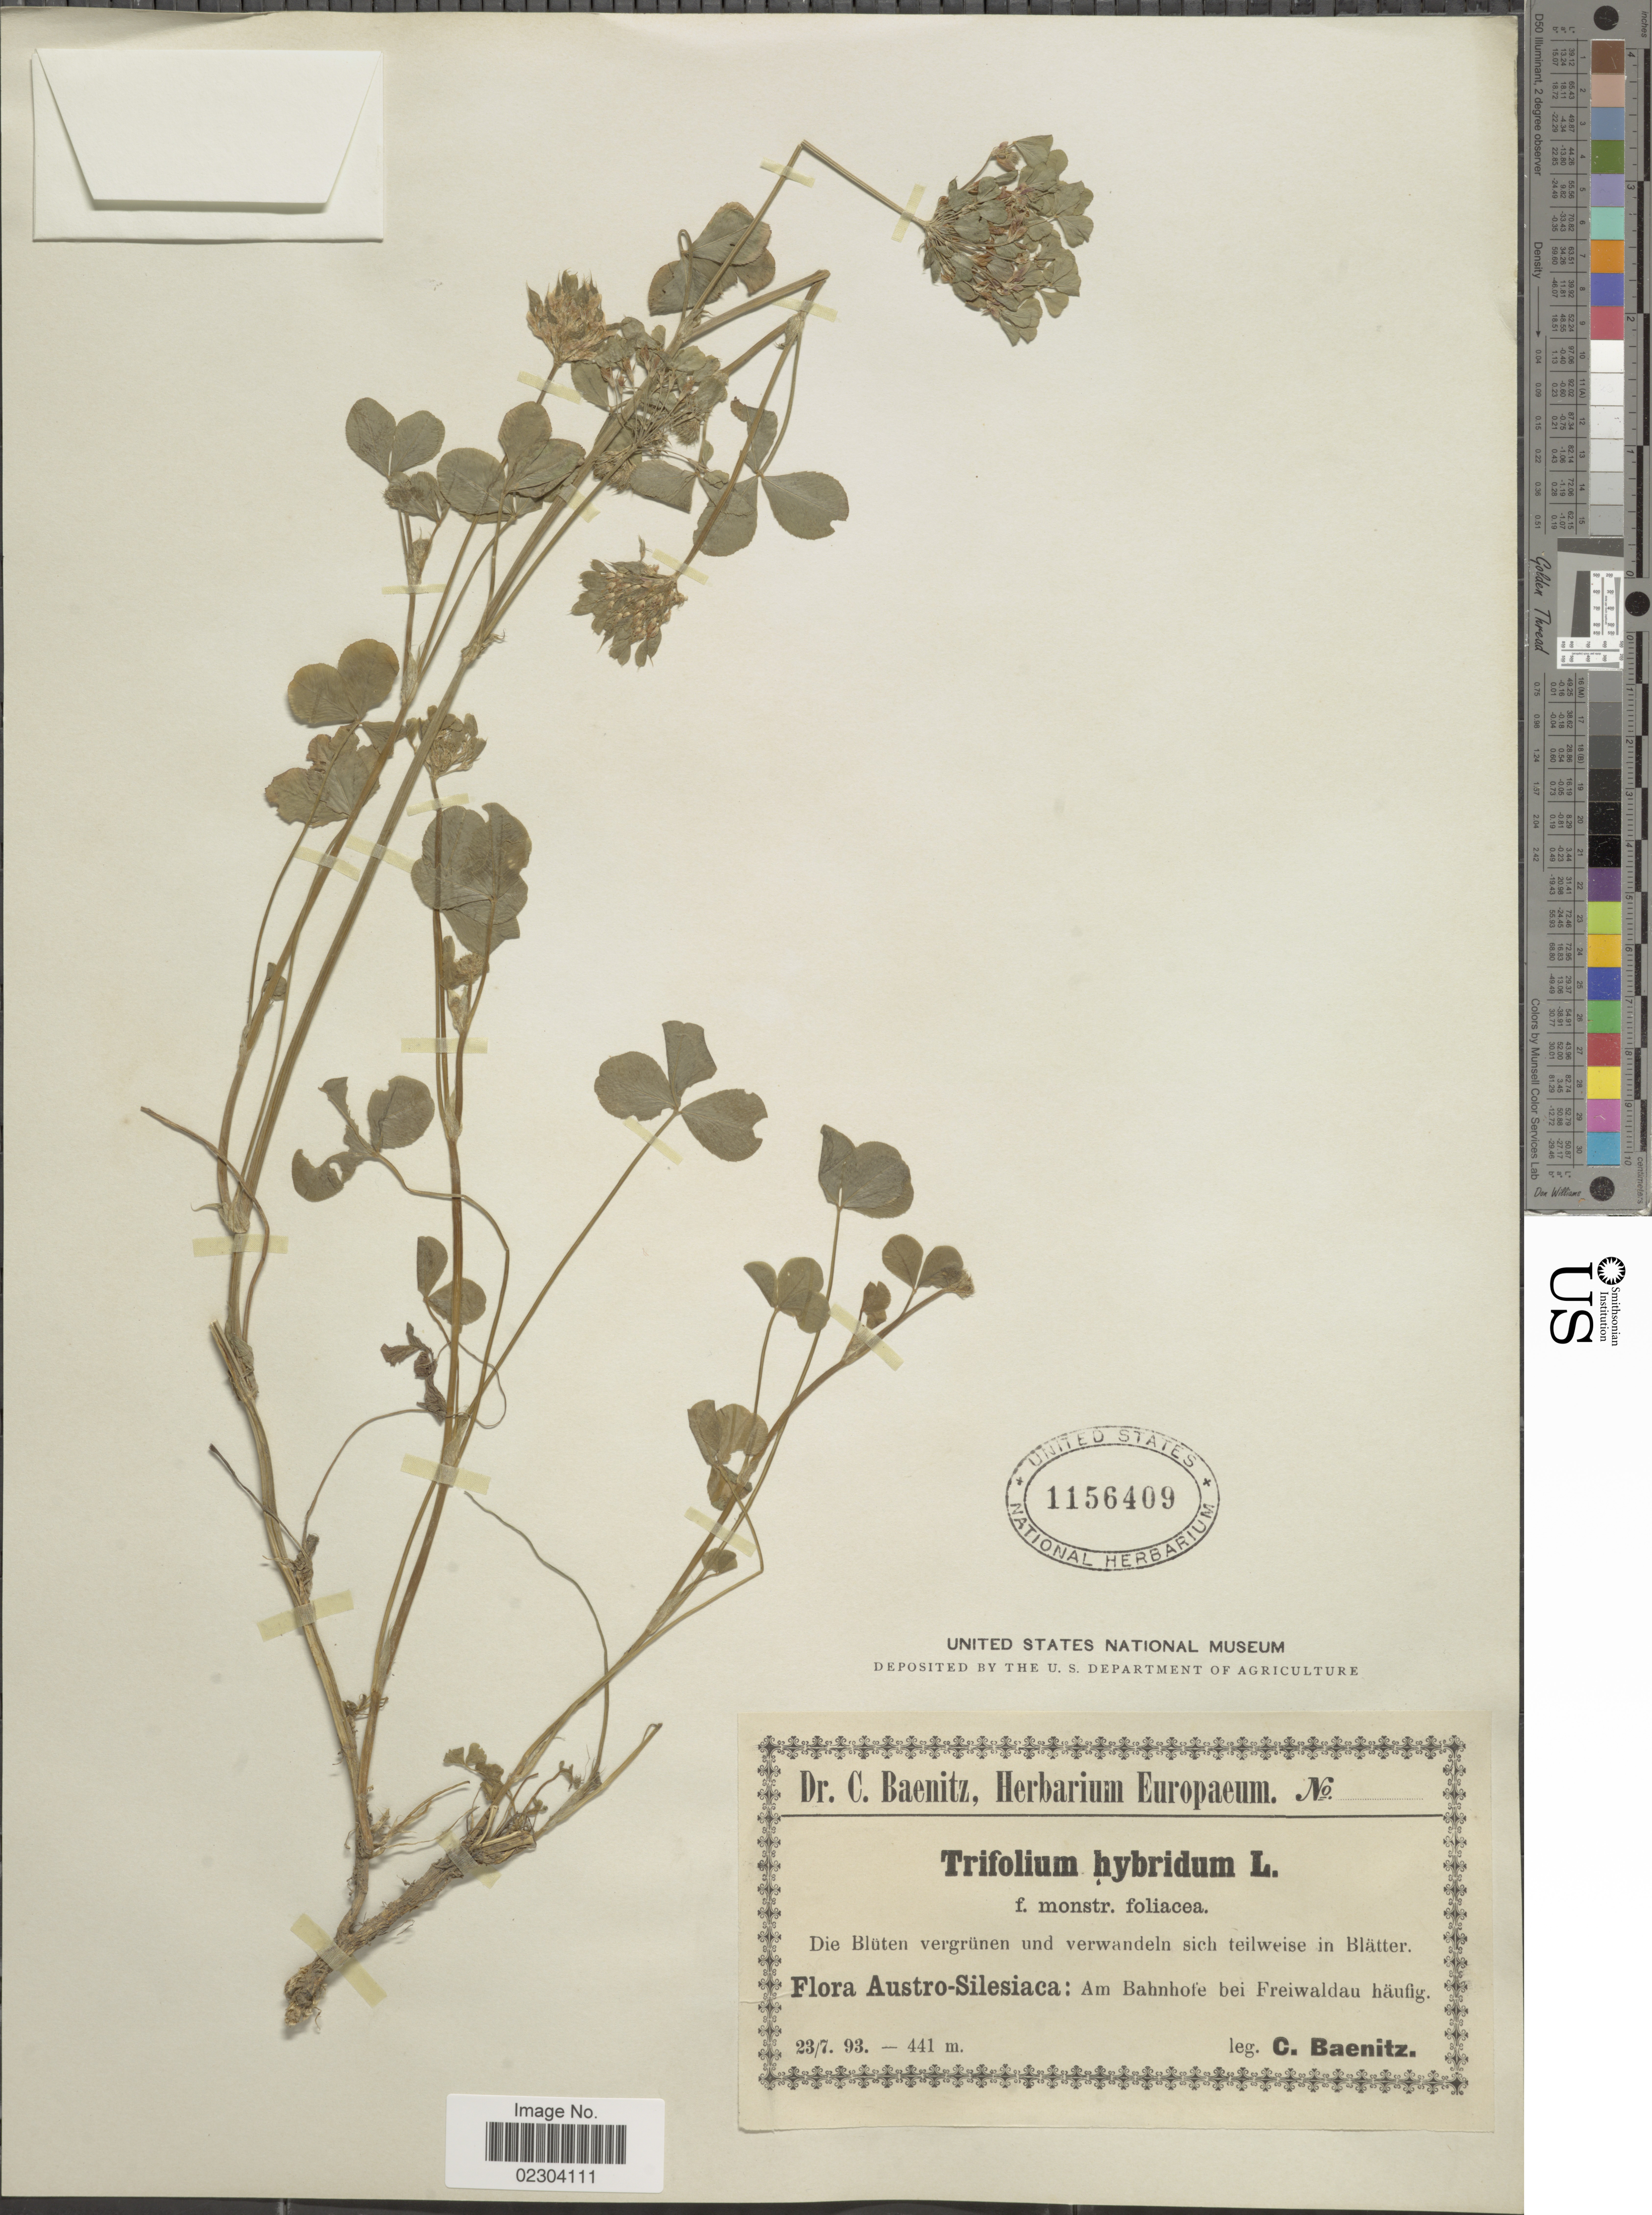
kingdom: Plantae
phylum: Tracheophyta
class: Magnoliopsida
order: Fabales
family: Fabaceae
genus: Trifolium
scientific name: Trifolium hybridum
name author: L.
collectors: C. G. Baenitz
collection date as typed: Transcribed d/m/y: 23/8/93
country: Poland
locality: Austro- Silesiaca: Am Bahnhofe bei Freiwaldau haufig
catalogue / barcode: US 1156409